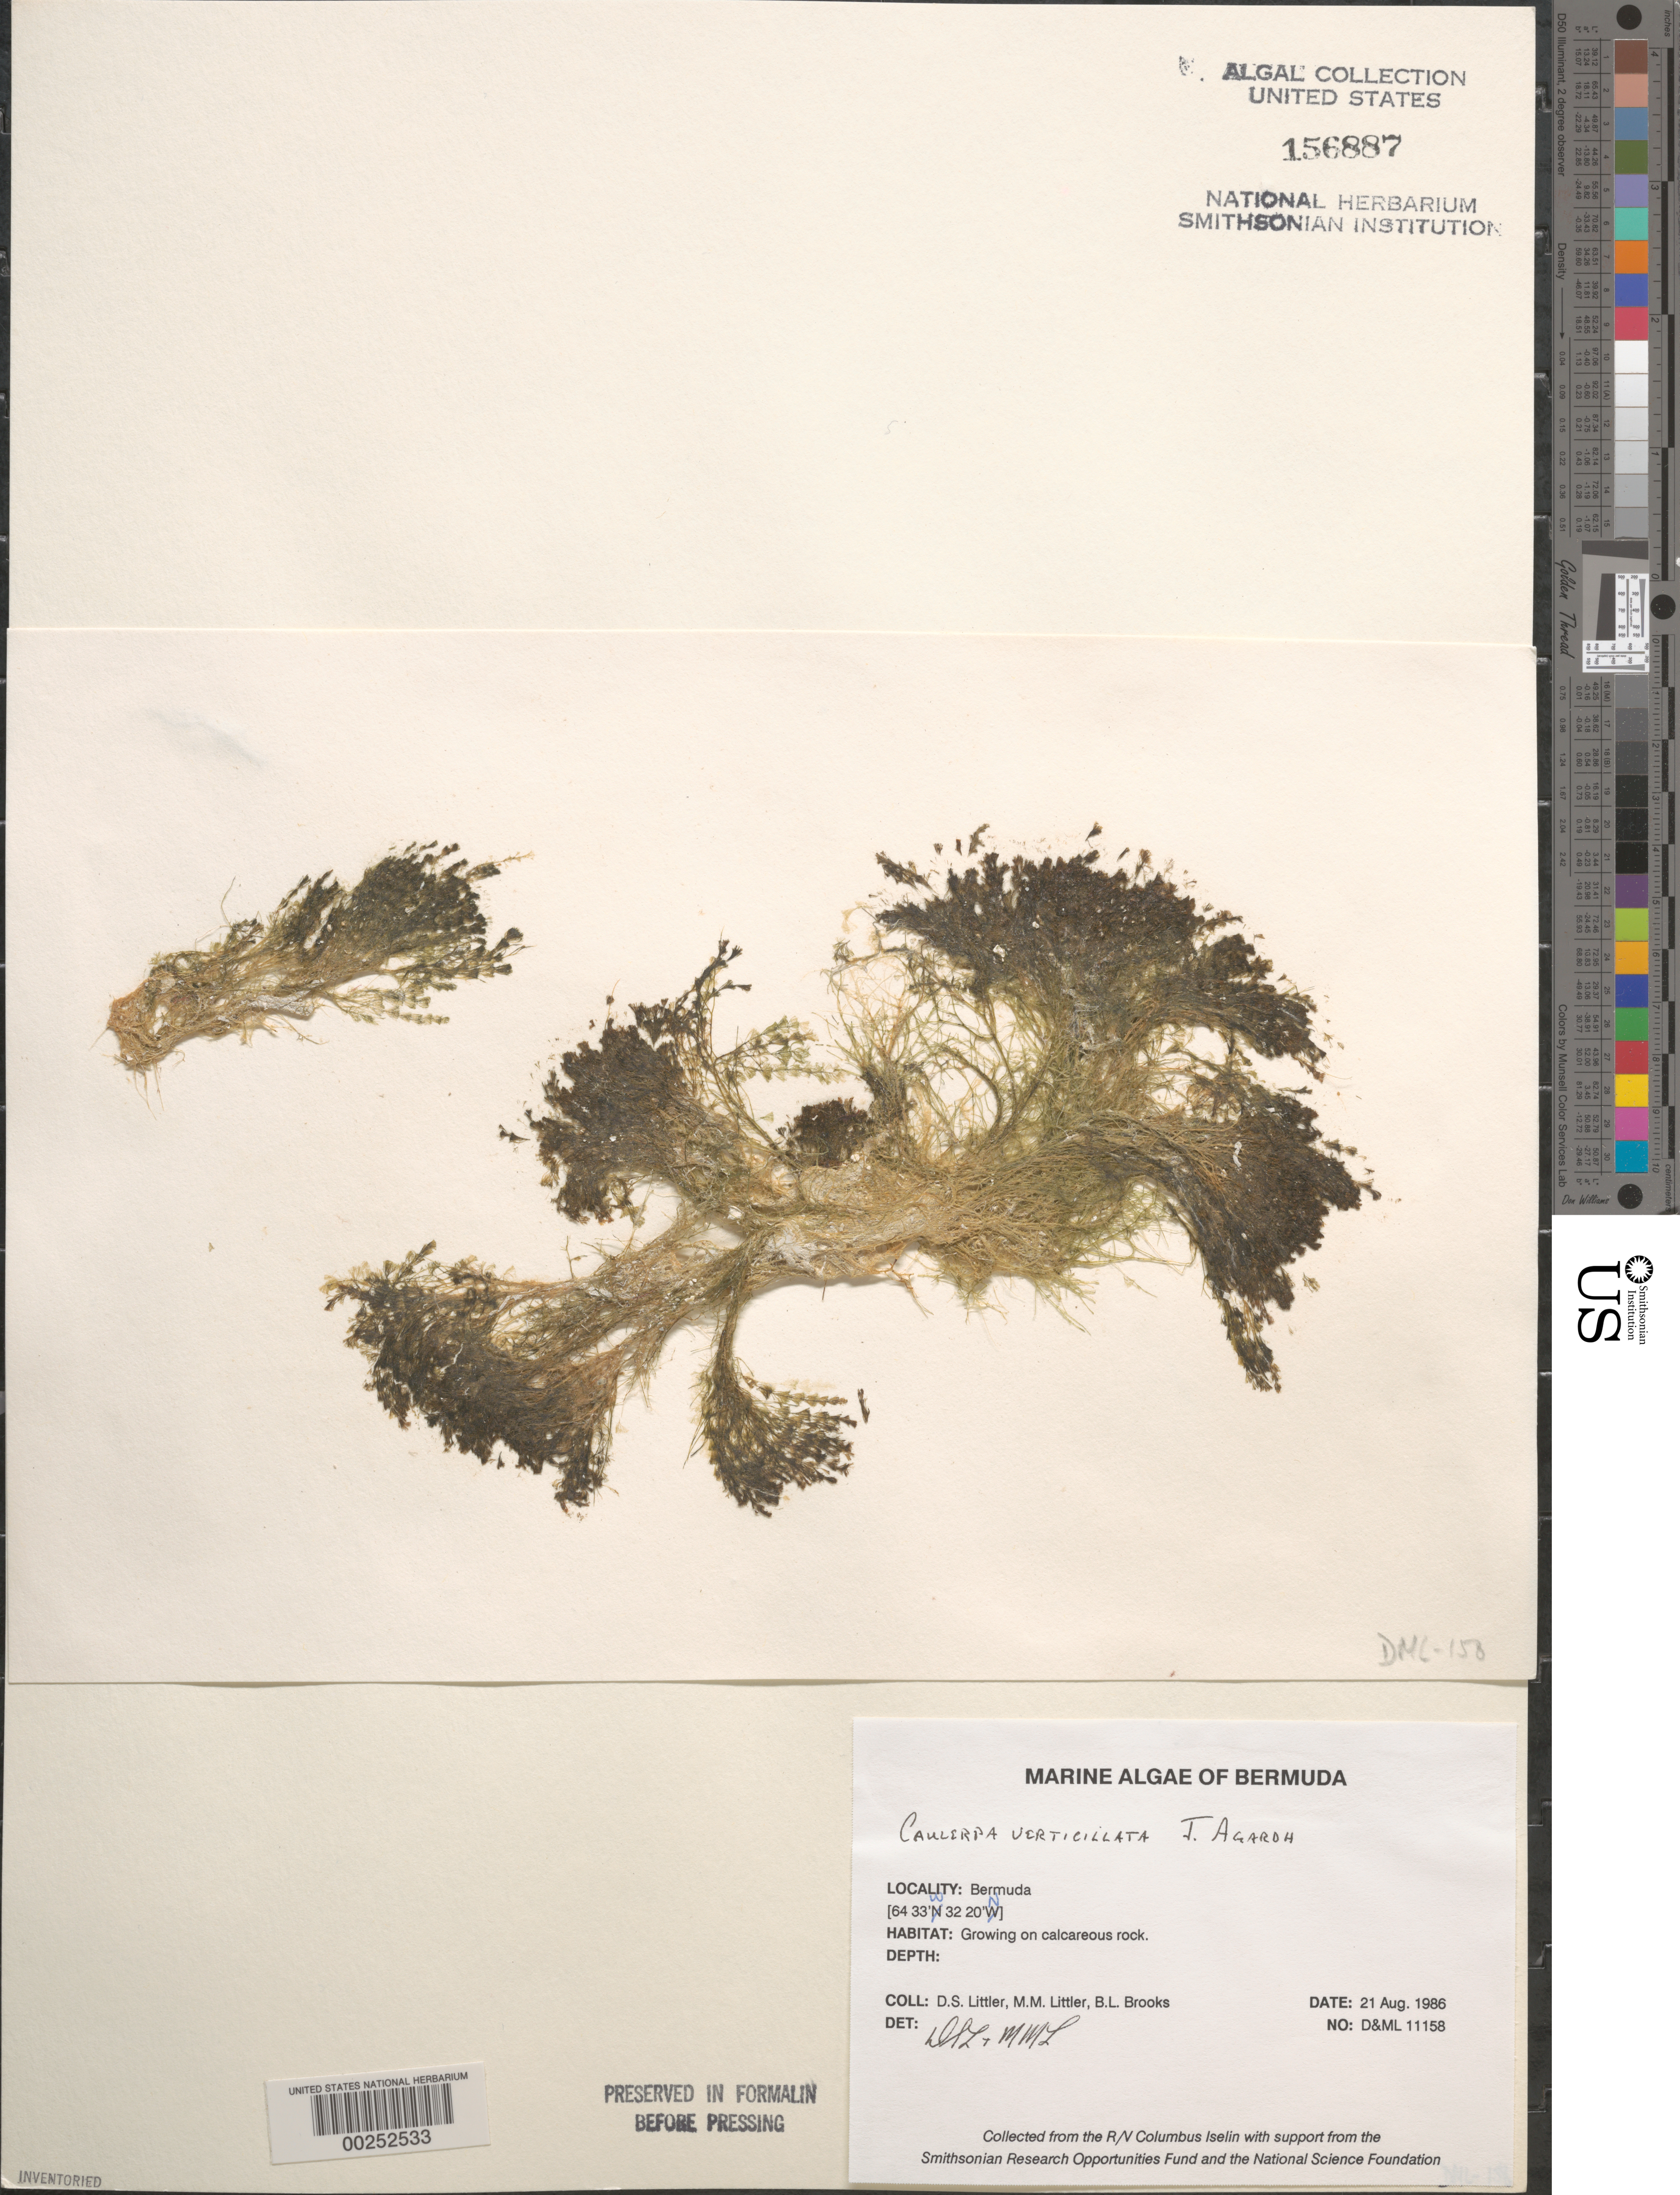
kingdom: Plantae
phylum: Chlorophyta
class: Ulvophyceae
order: Bryopsidales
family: Caulerpaceae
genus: Caulerpa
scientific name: Caulerpa verticillata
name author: J. Agardh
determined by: Littler, D. S.; Littler, M. M.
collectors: D. S. Littler, M. M. Littler & B. Brooks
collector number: D&ML 11158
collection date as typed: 21 Aug 1986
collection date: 1986-08-21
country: Bermuda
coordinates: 32 20' N, 64 33' W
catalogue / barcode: US 156887